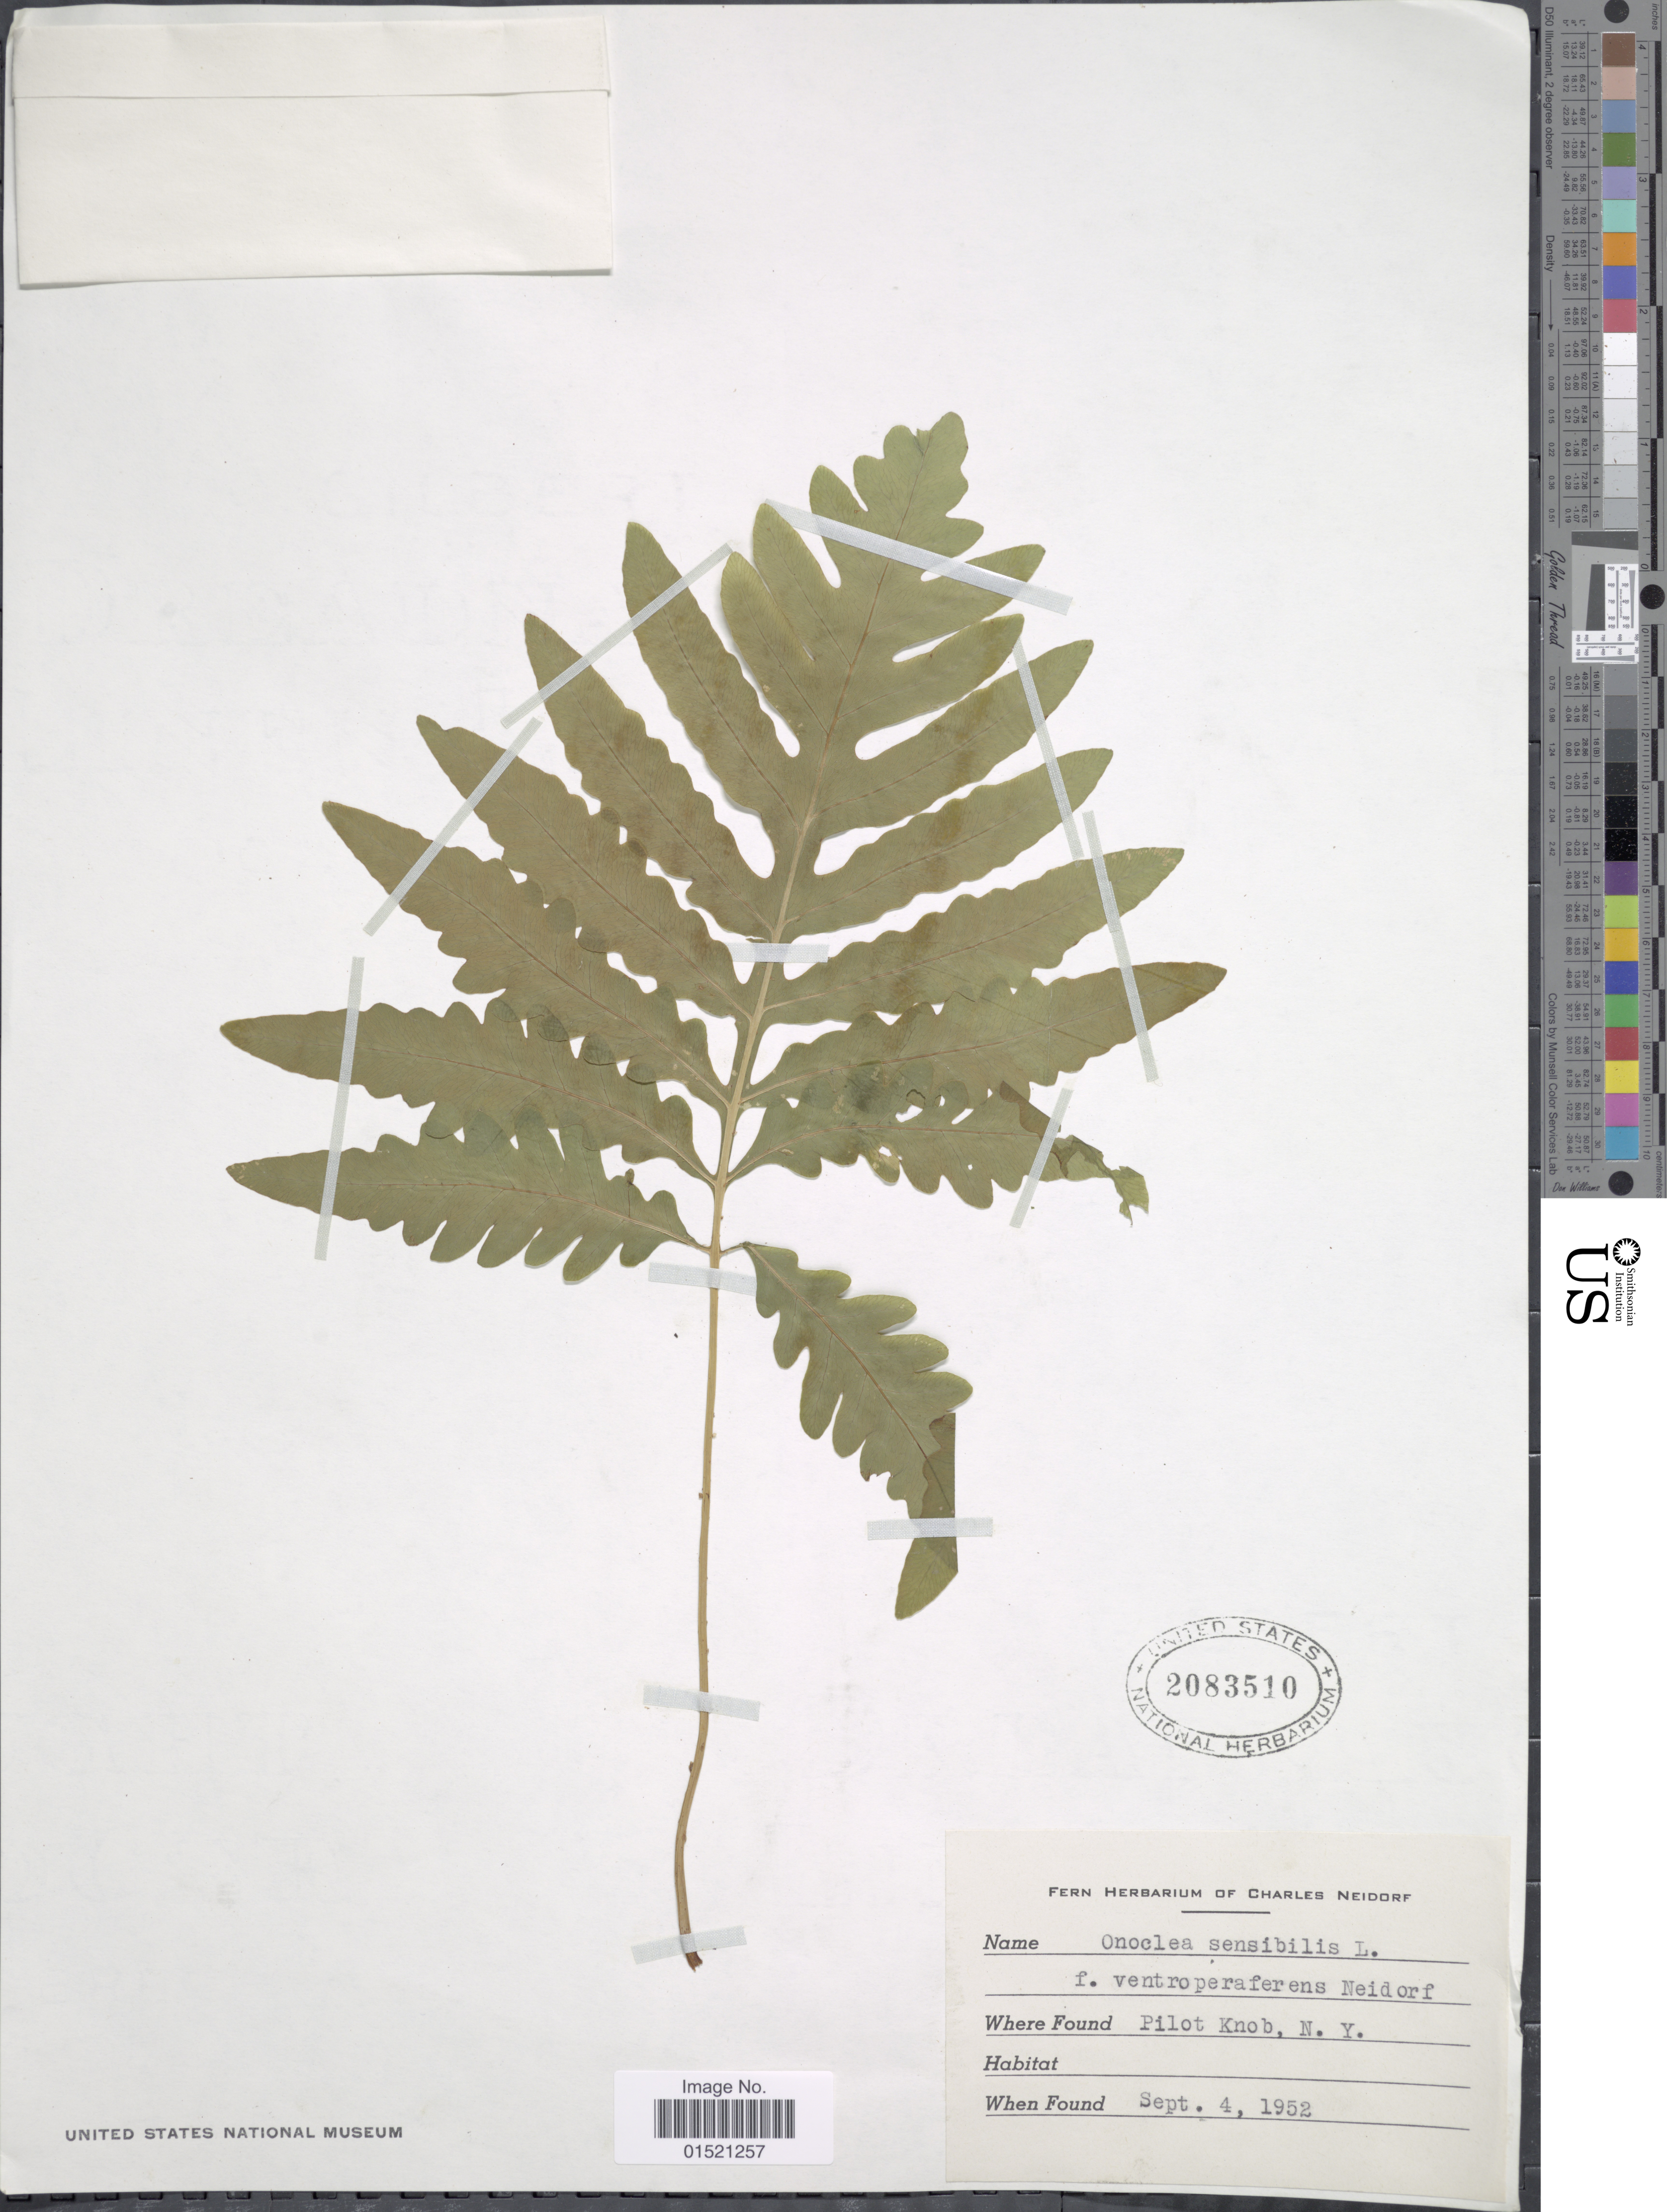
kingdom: Plantae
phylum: Tracheophyta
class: Polypodiopsida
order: Polypodiales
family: Onocleaceae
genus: Onoclea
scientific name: Onoclea sensibilis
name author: L.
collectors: ex herb. Charles Neidorf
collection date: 1952-09-04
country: United States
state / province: New York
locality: Pilot Knob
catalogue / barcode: US 2083510